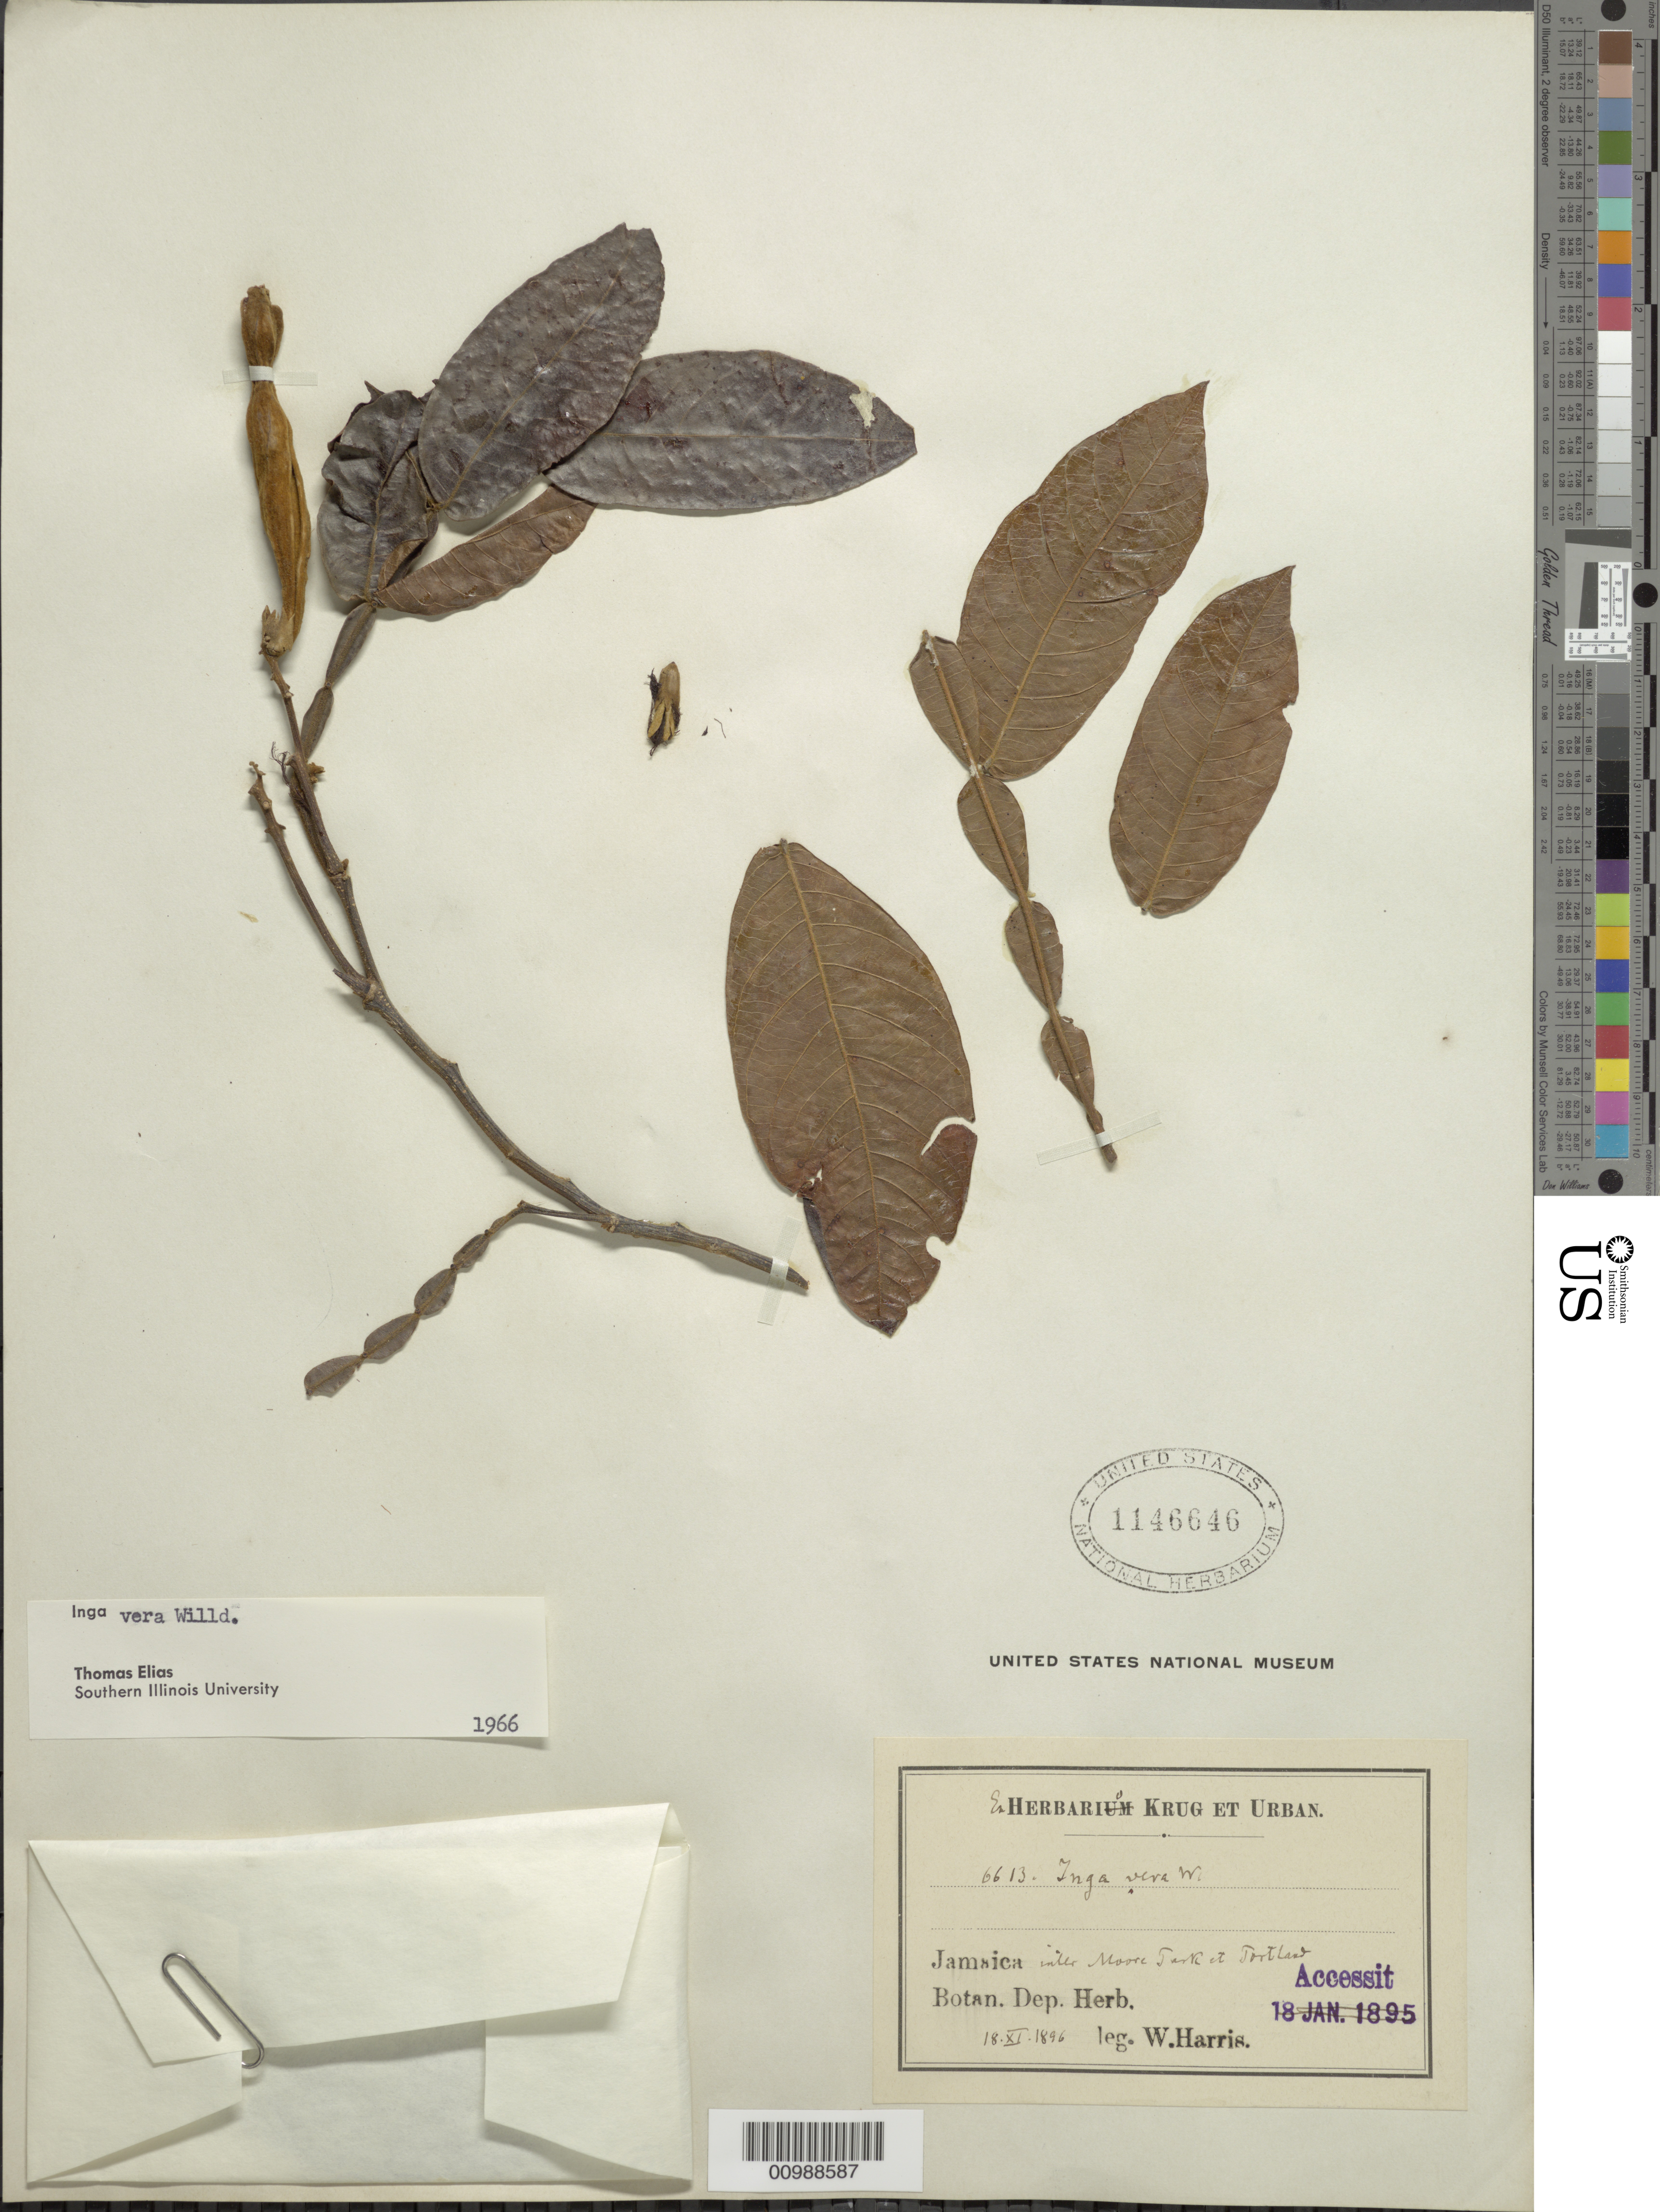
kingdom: Plantae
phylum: Tracheophyta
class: Magnoliopsida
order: Fabales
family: Fabaceae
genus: Inga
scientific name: Inga vera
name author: Willd.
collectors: W. H. Harris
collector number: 6613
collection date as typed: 18 Nov 1896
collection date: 1896-11-18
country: Jamaica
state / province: Portland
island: Jamaica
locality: Portland; In Moore Park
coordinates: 0 N, 0 E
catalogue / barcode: US 1146646